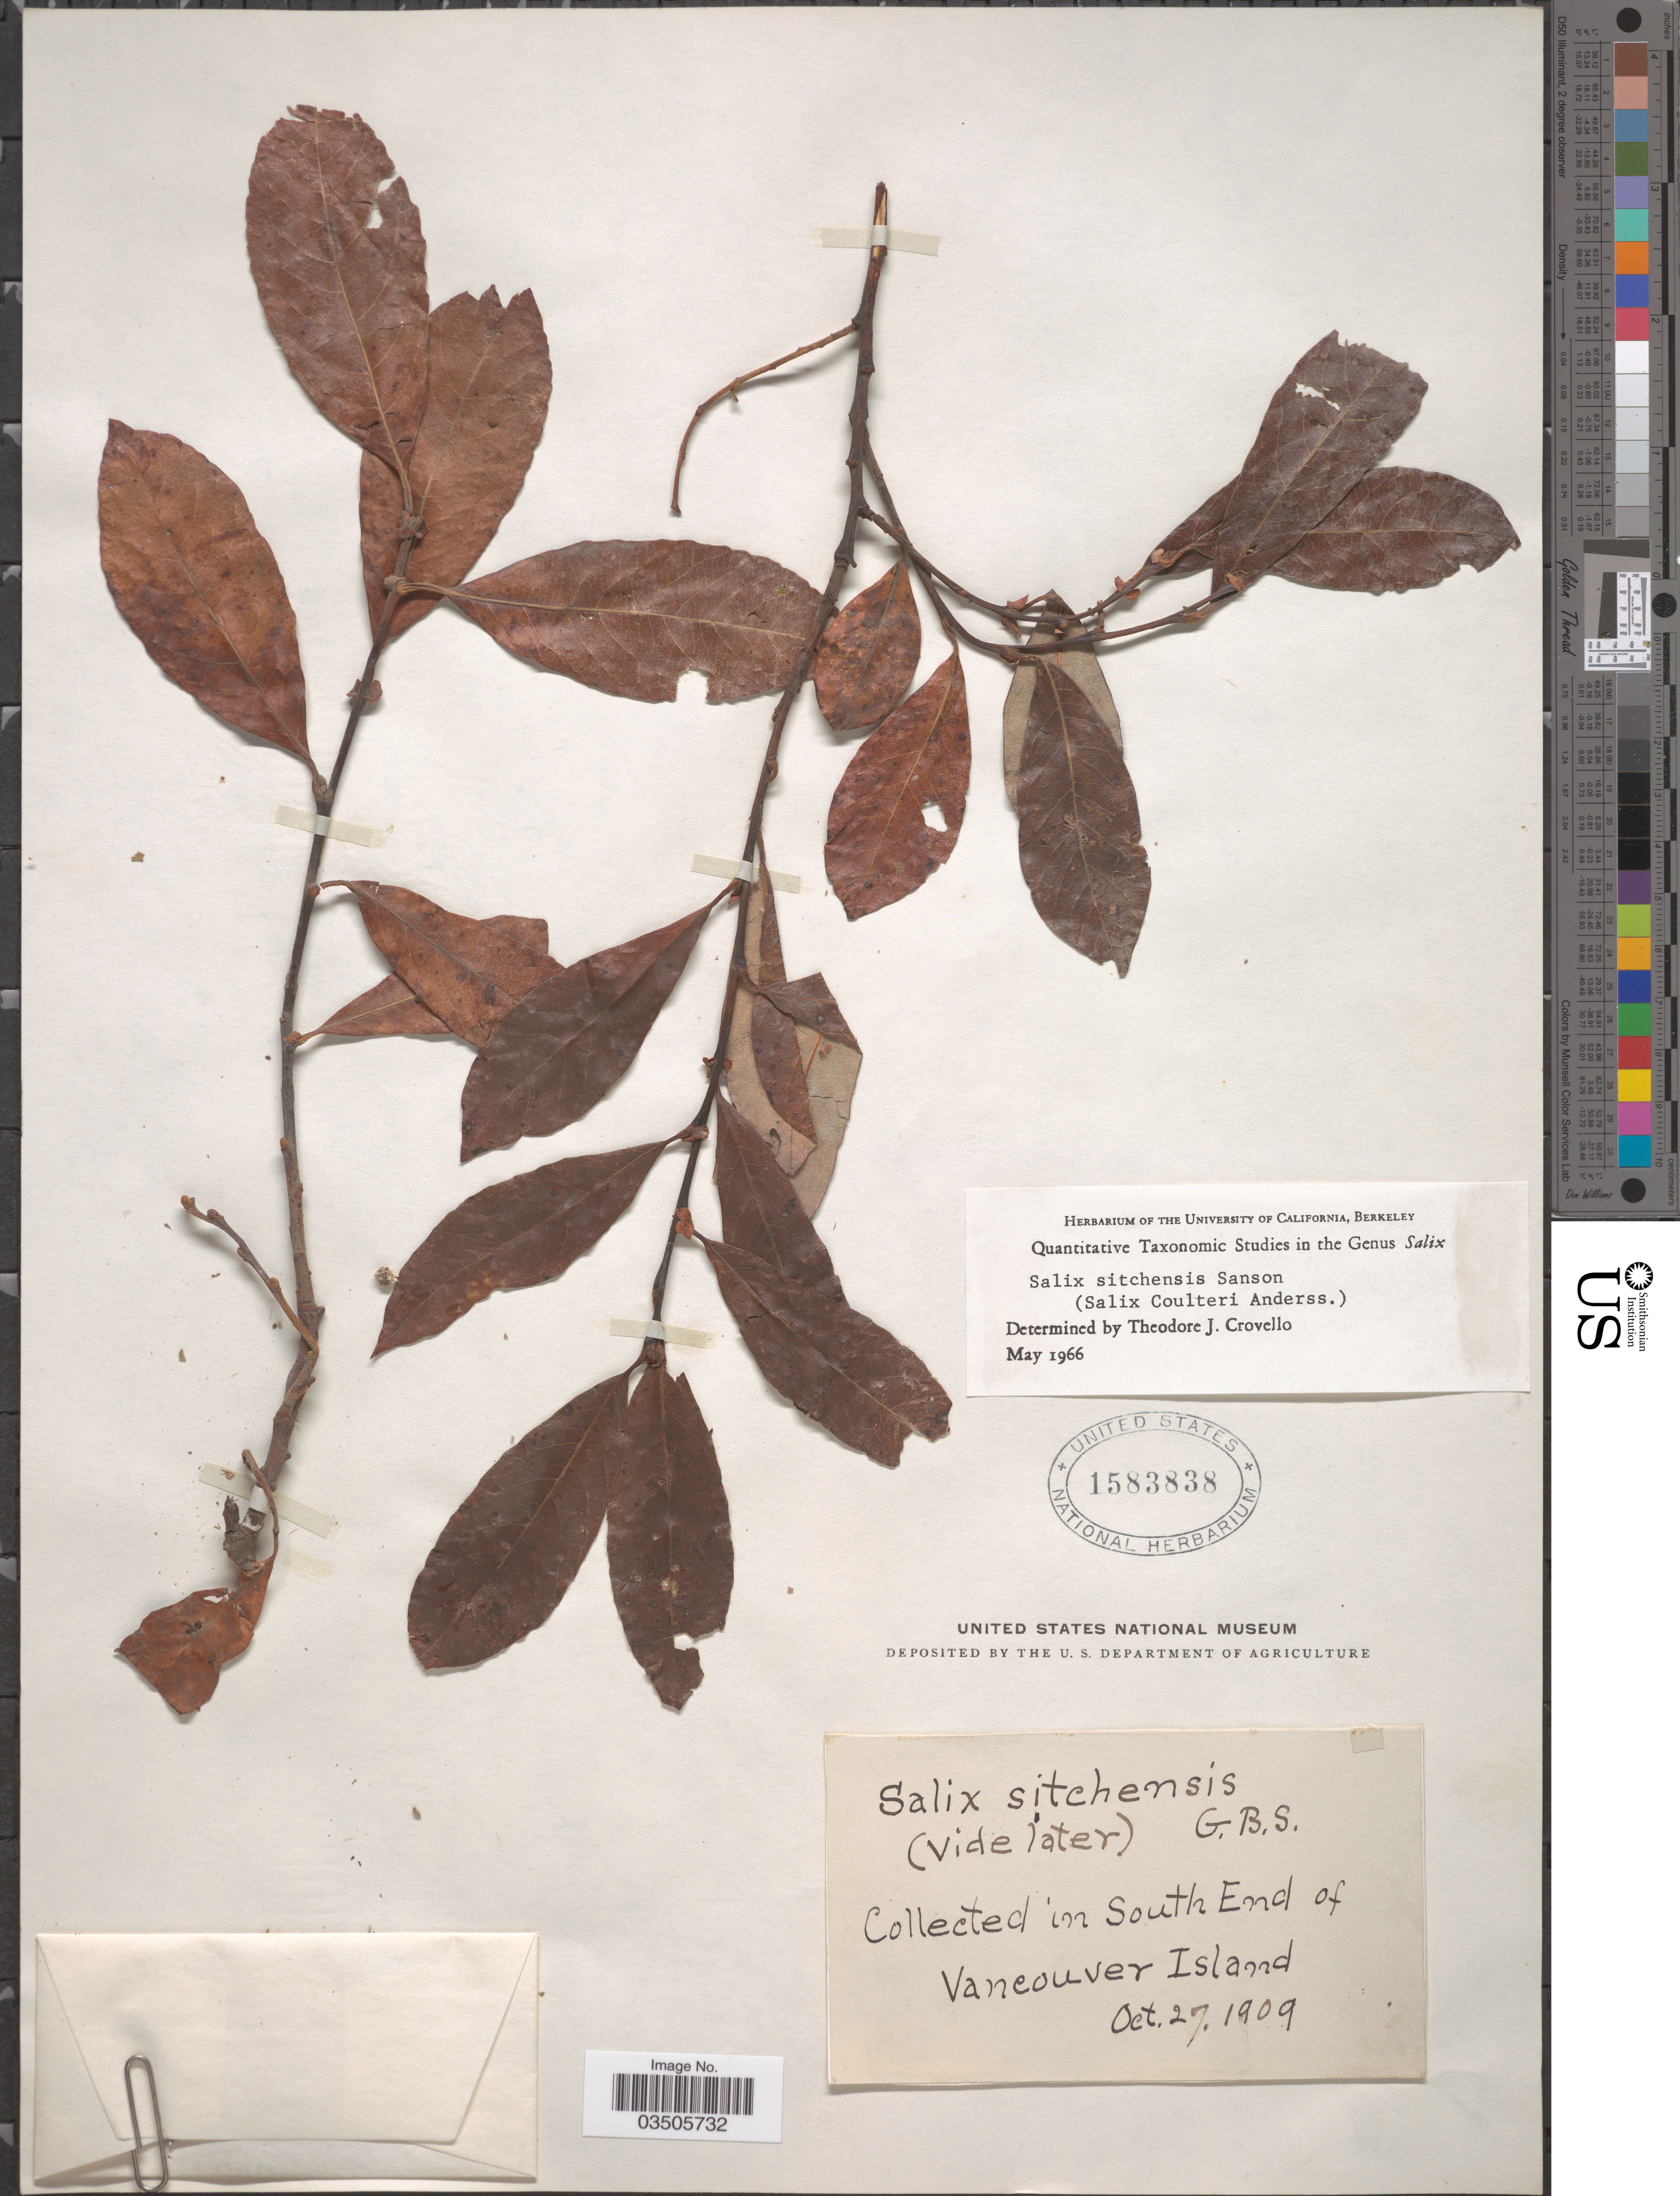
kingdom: Plantae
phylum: Tracheophyta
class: Magnoliopsida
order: Malpighiales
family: Salicaceae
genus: Salix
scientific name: Salix sitchensis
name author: Sanson ex Bong.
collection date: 1909-10-27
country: Canada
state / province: British Columbia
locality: South End of Vancouver Island.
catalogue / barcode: US 1583838